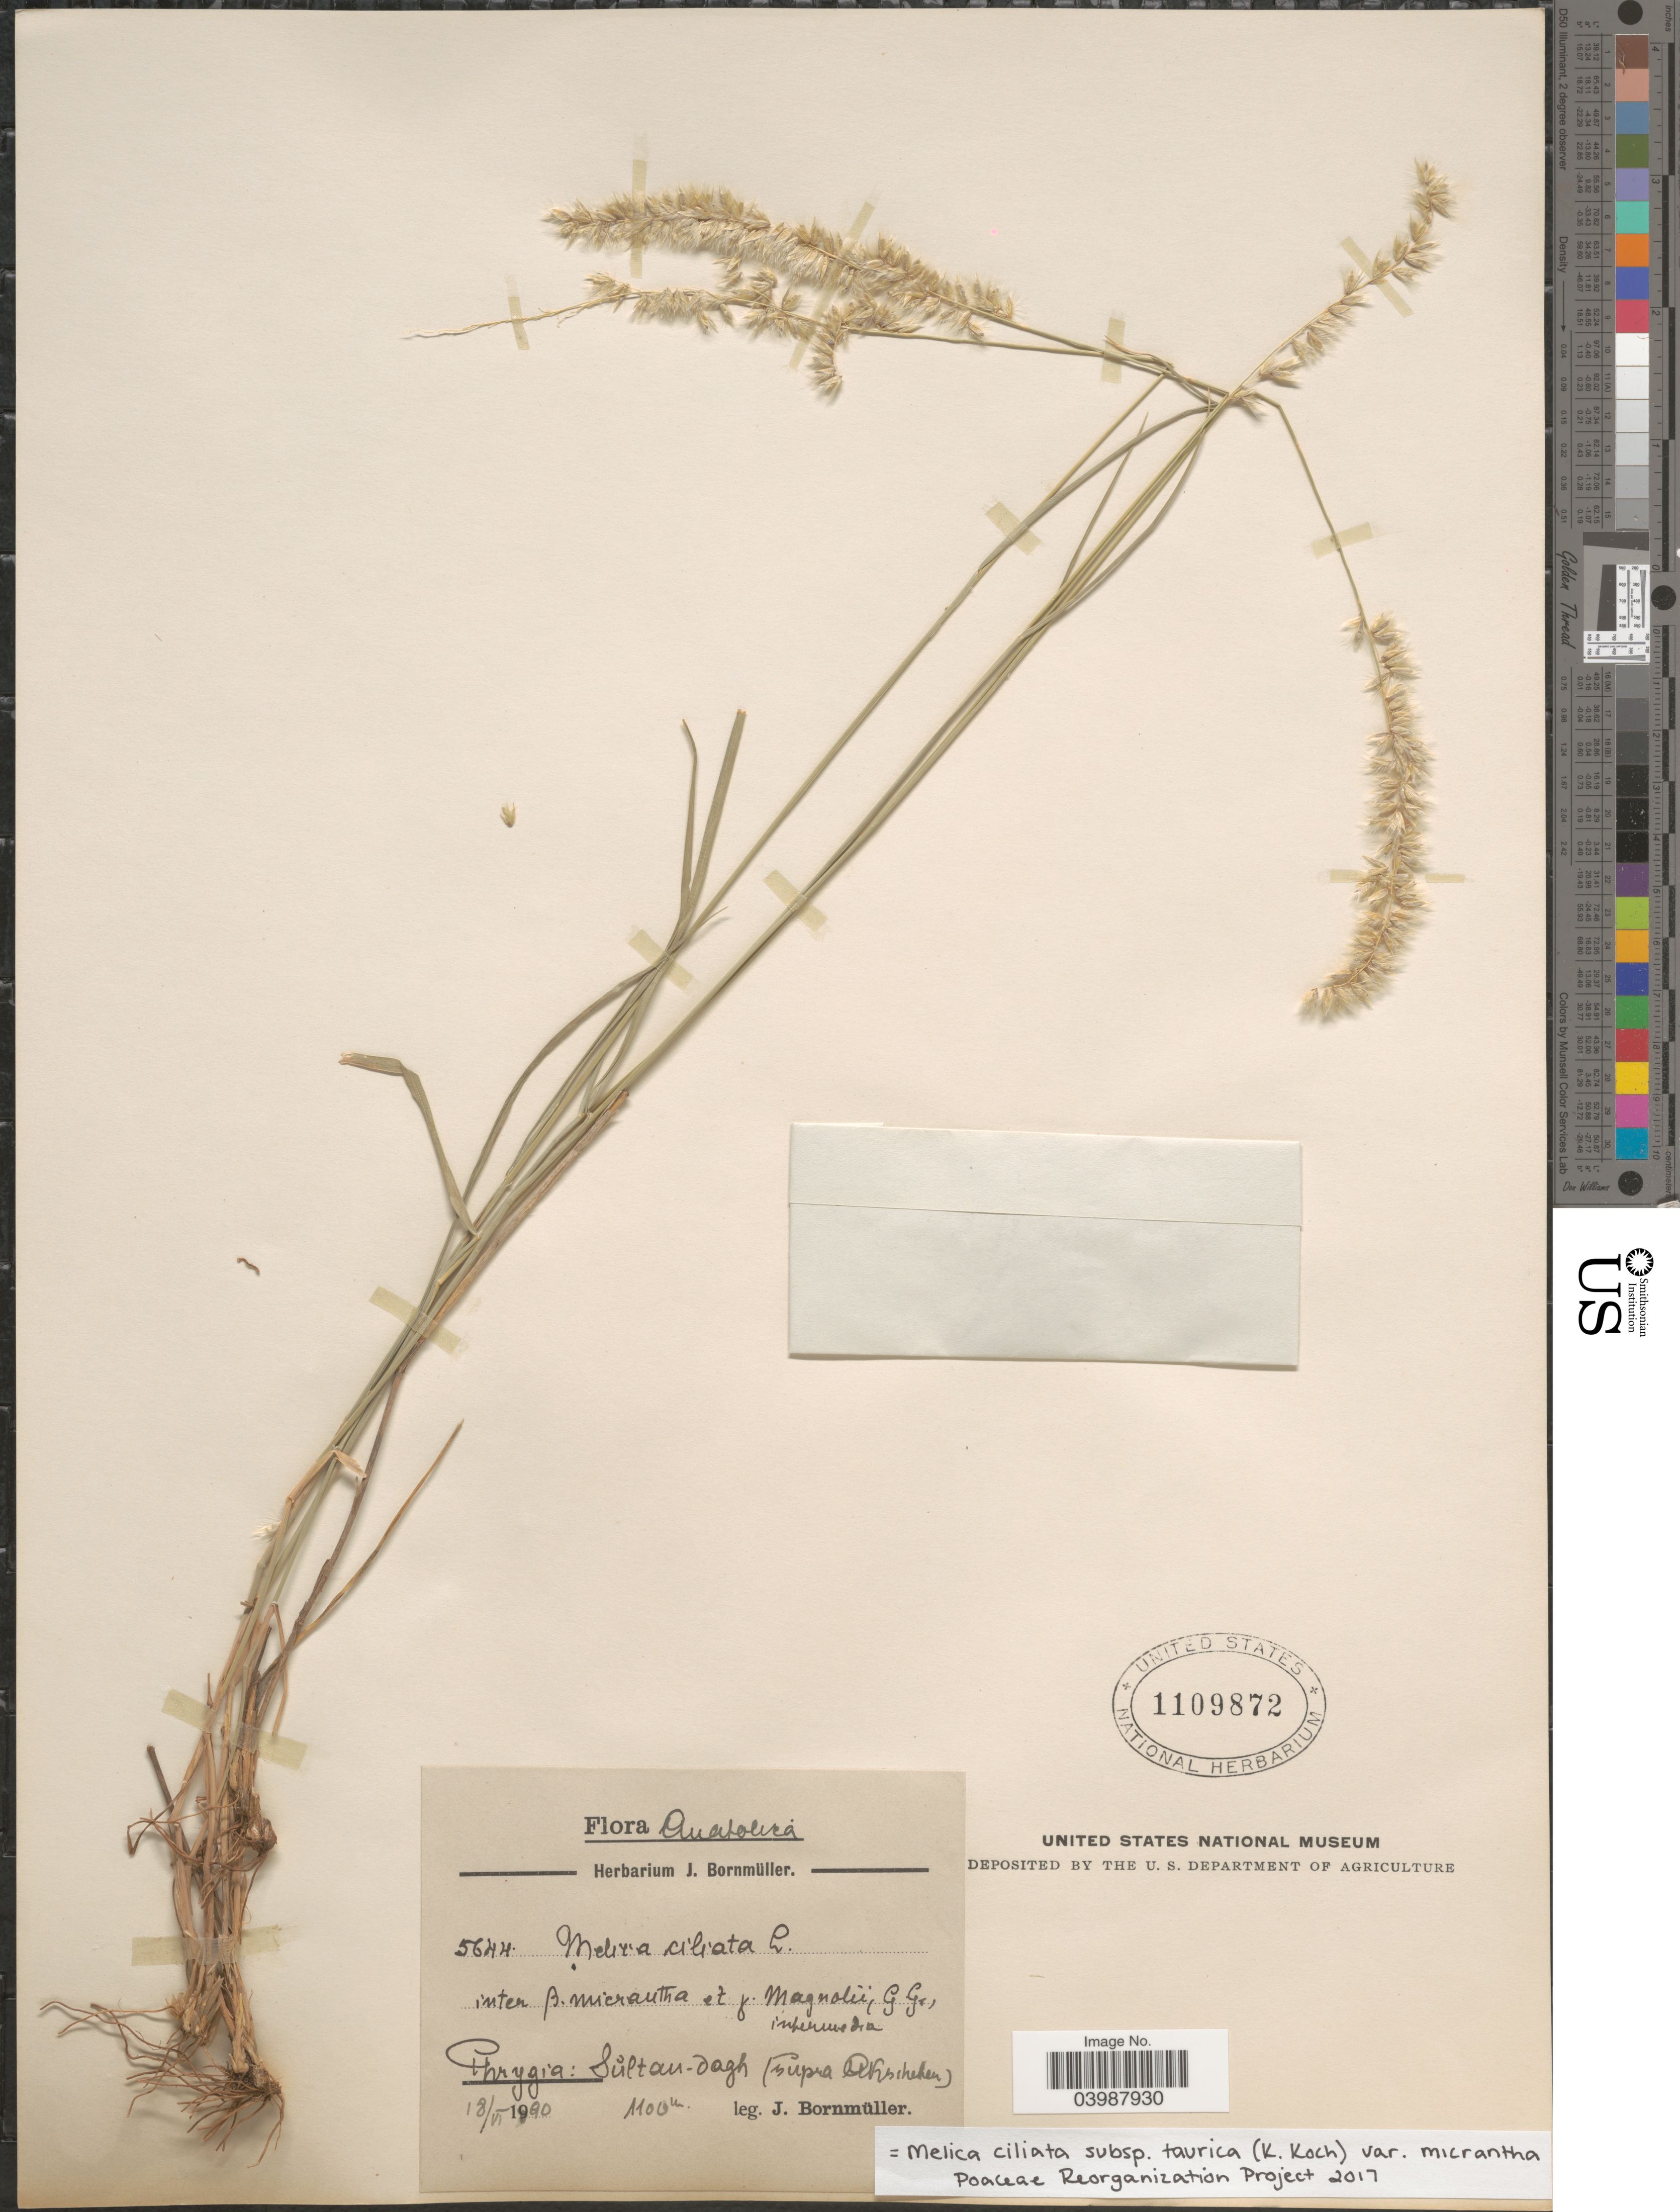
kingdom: Plantae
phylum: Tracheophyta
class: Liliopsida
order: Poales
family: Poaceae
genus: Melica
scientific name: Melica ciliata subsp. taurica var. micrantha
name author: (K. Koch)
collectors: J. Bornmüller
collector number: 5644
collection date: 1900-06-18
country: Turkey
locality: Anatolica. Phrygia: Sůltan-dagh (Supra Akscheher).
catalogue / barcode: US 1109872